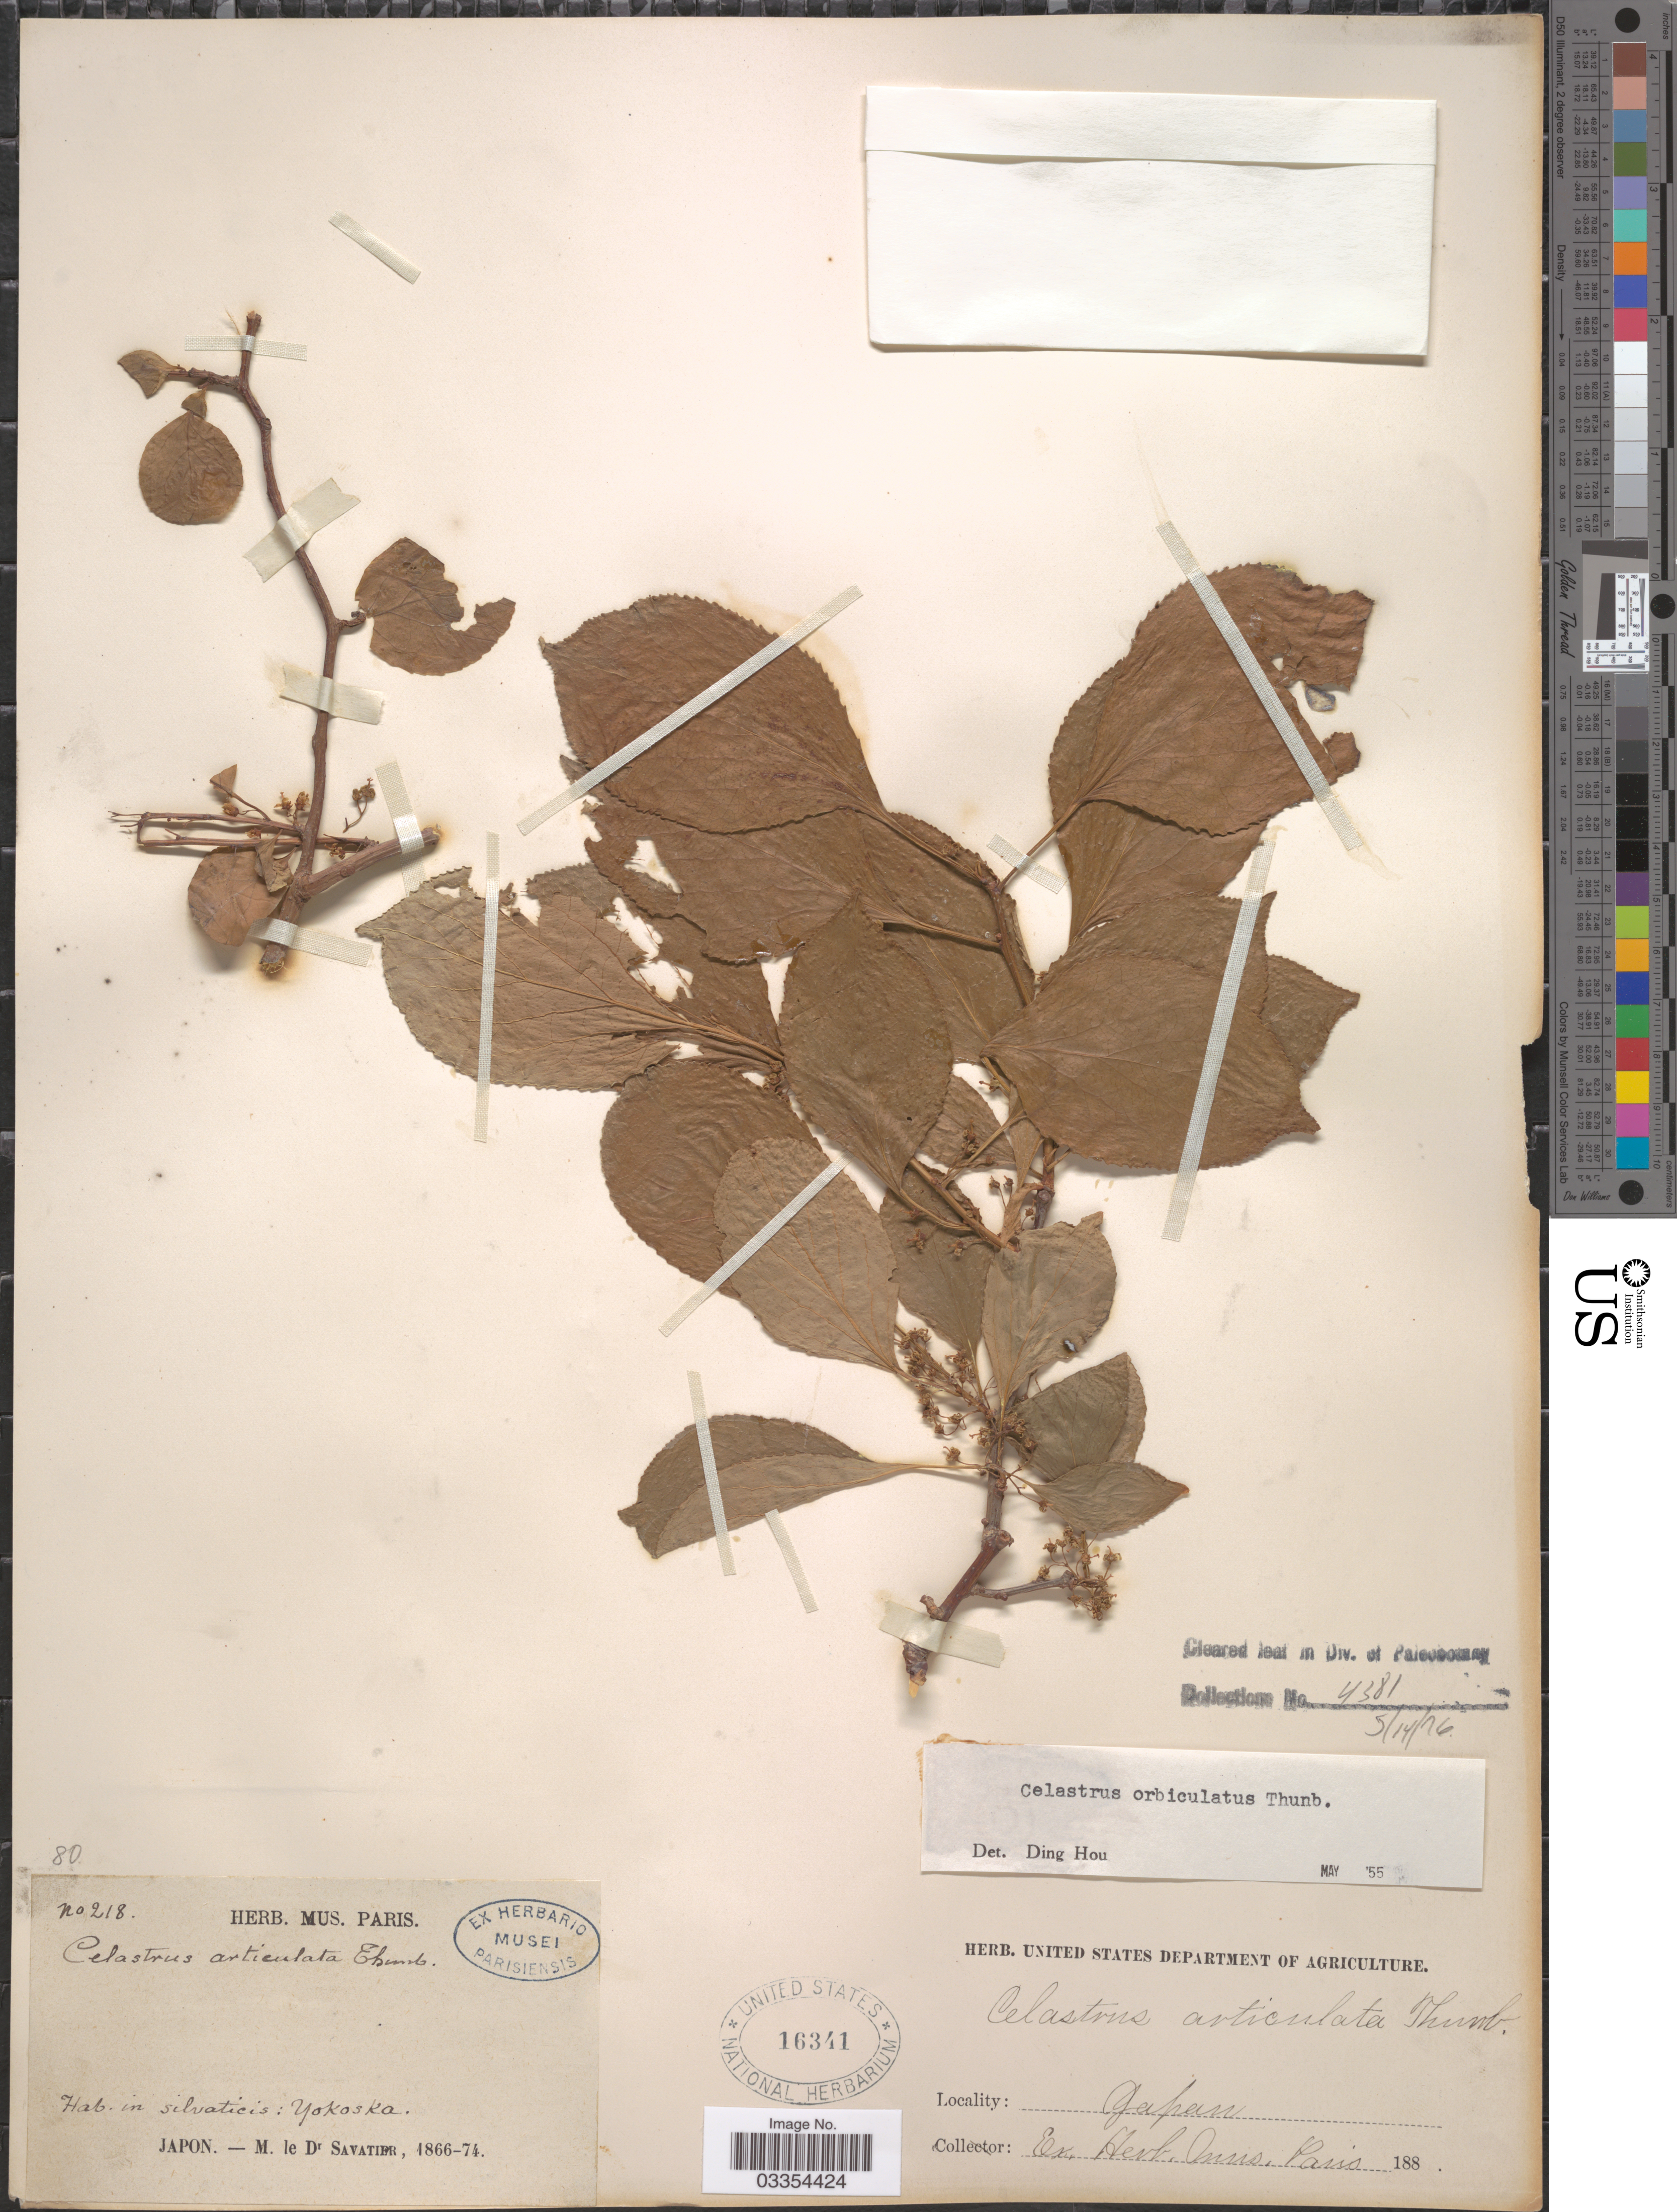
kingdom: Plantae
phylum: Tracheophyta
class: Magnoliopsida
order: Celastrales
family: Celastraceae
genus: Celastrus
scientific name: Celastrus orbiculatus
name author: Thunb.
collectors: M. Savatier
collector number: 218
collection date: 1866/1874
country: Japan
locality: In silvaticis: Yokoska.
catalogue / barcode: US 16341